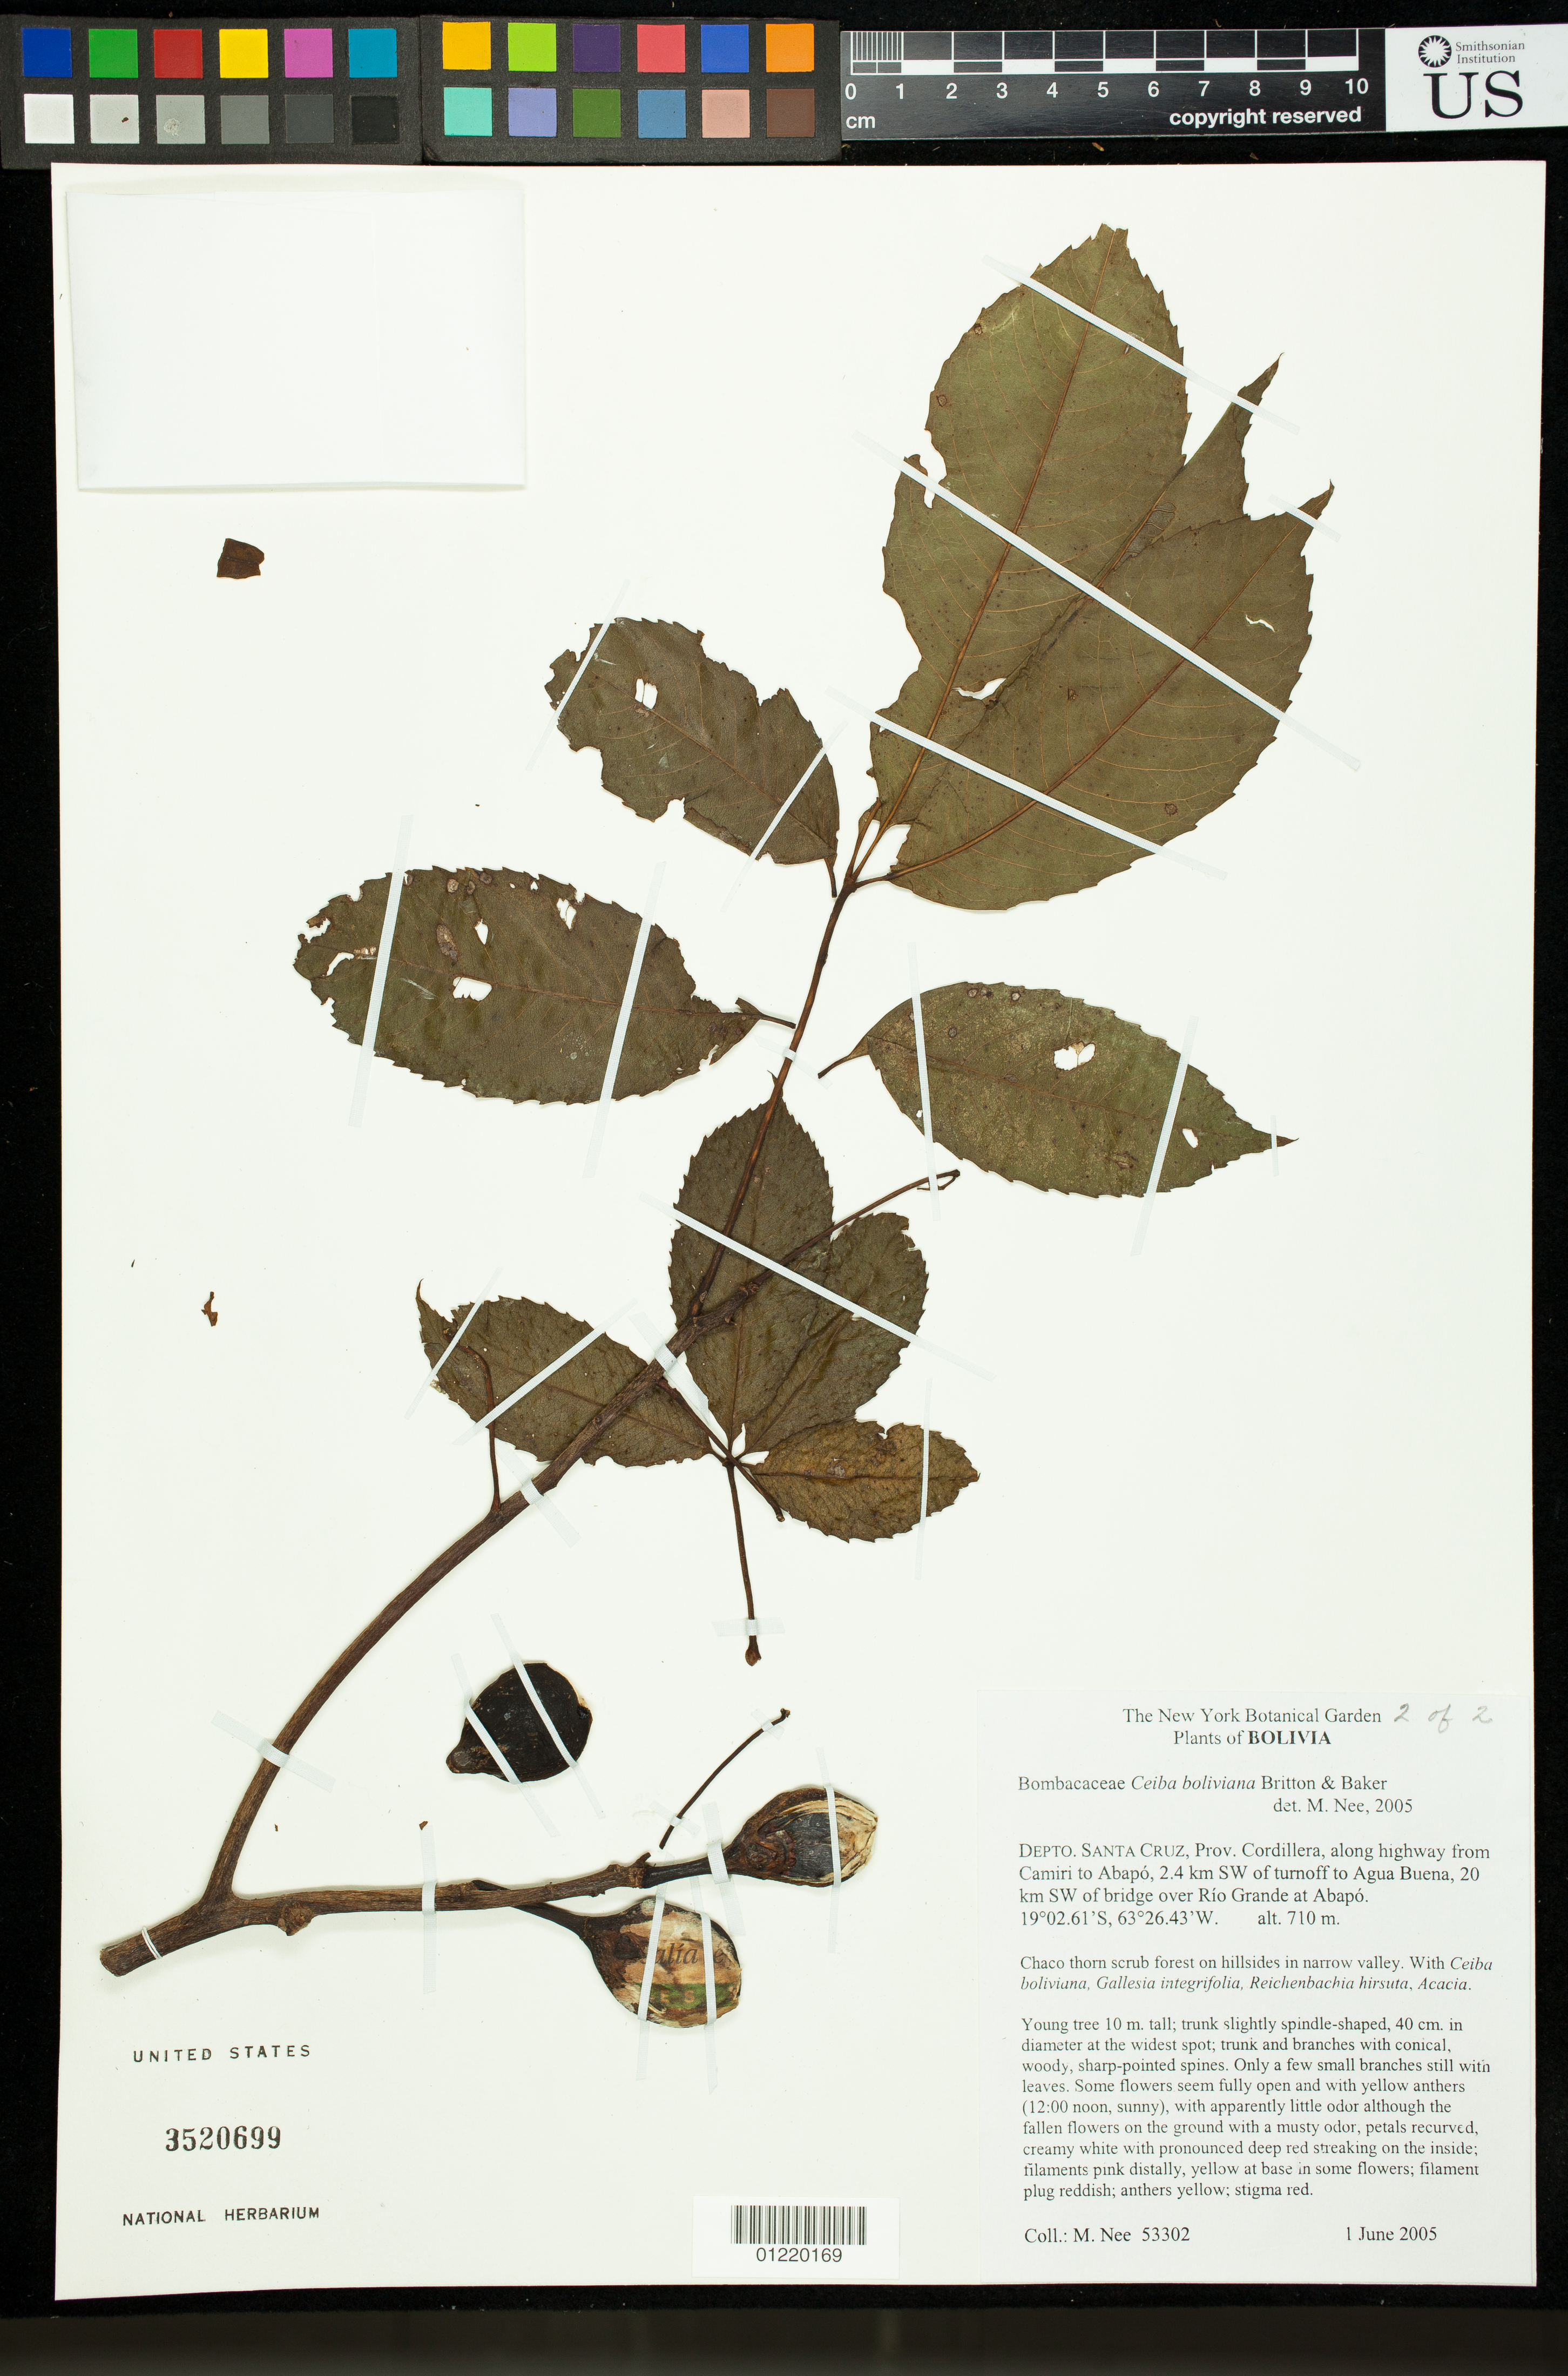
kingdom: Plantae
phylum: Tracheophyta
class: Magnoliopsida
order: Malvales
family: Malvaceae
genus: Ceiba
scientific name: Ceiba boliviana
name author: Britten & Baker f.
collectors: M. Nee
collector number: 53302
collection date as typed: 6/1/2005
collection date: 2005-06-01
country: Bolivia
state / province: Santa Cruz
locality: Prov. Cordillera, along highway from Camiri to Abapó, 2.4 km SW of turnoff to Aqua Buena, 20 km SW of bridge over Río Grande at Abapó.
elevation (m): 710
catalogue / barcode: US 3520699